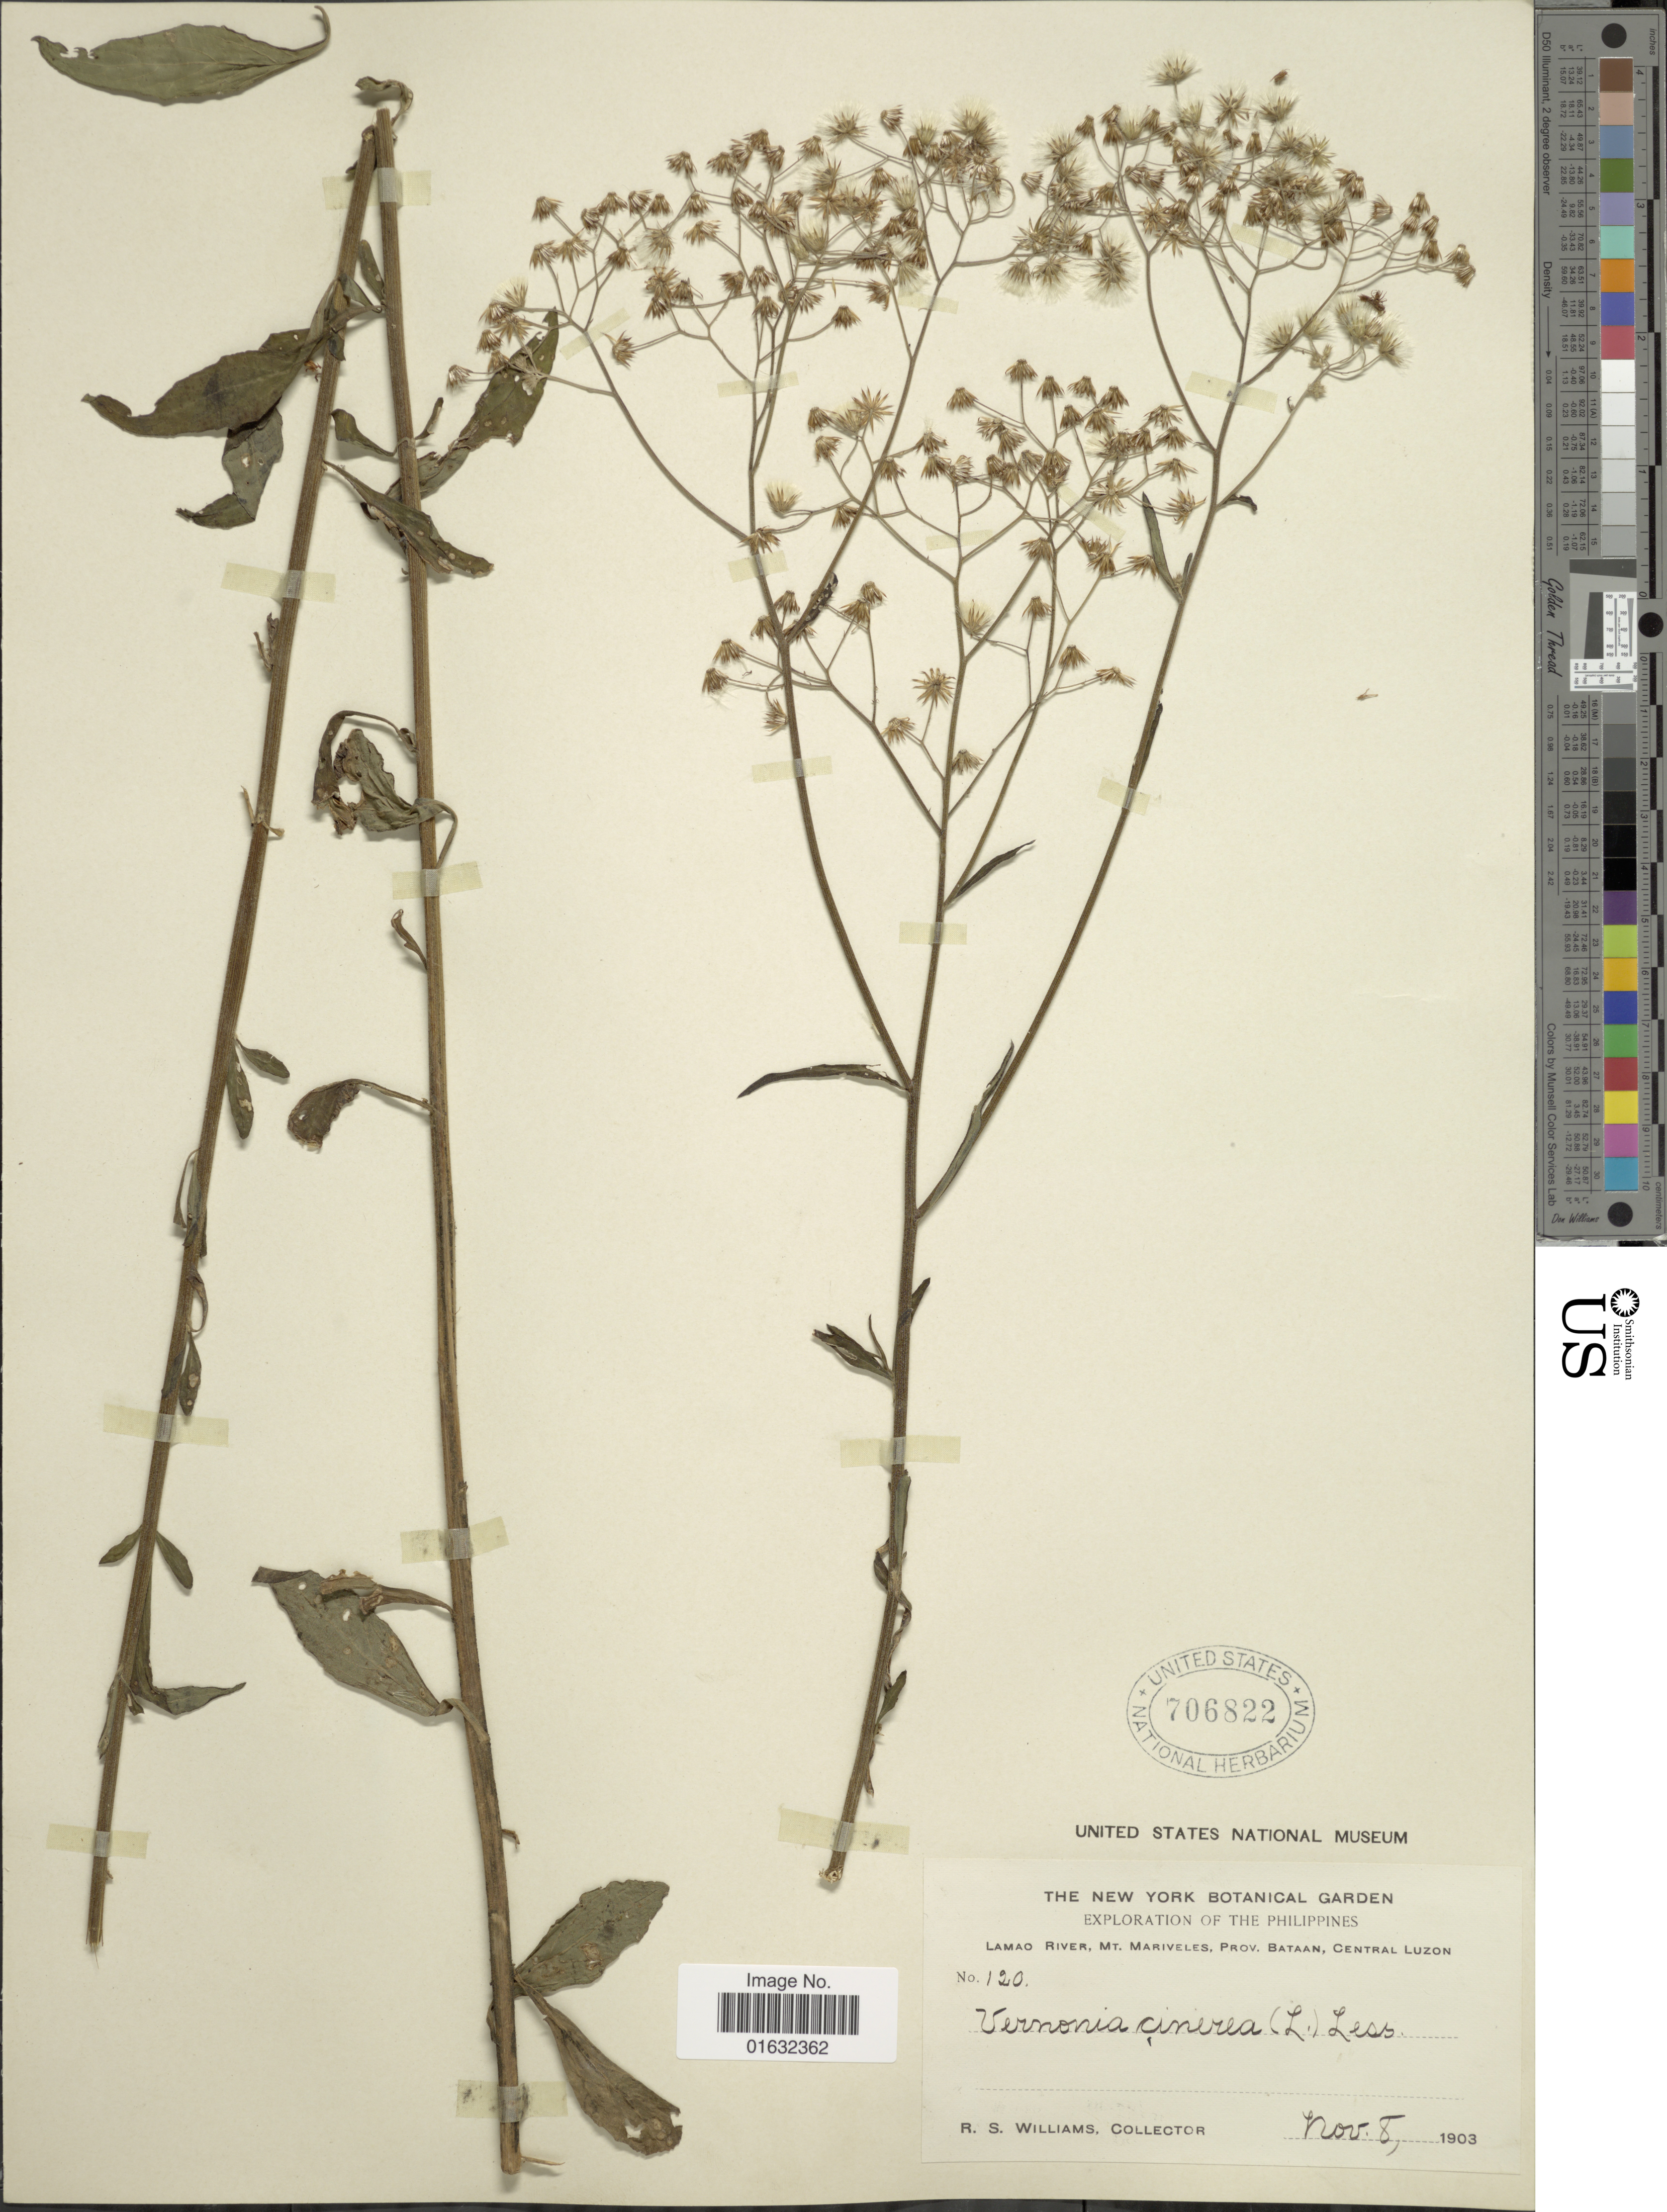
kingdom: Plantae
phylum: Tracheophyta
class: Magnoliopsida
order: Asterales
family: Asteraceae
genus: Cyanthillium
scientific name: Cyanthillium cinereum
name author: (L.) H. Rob.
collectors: R. S. Williams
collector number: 120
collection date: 1903-11-08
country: Philippines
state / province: Central Luzon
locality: Lamao River, Mt. Mariveles, Prov. Bataan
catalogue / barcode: US 706822